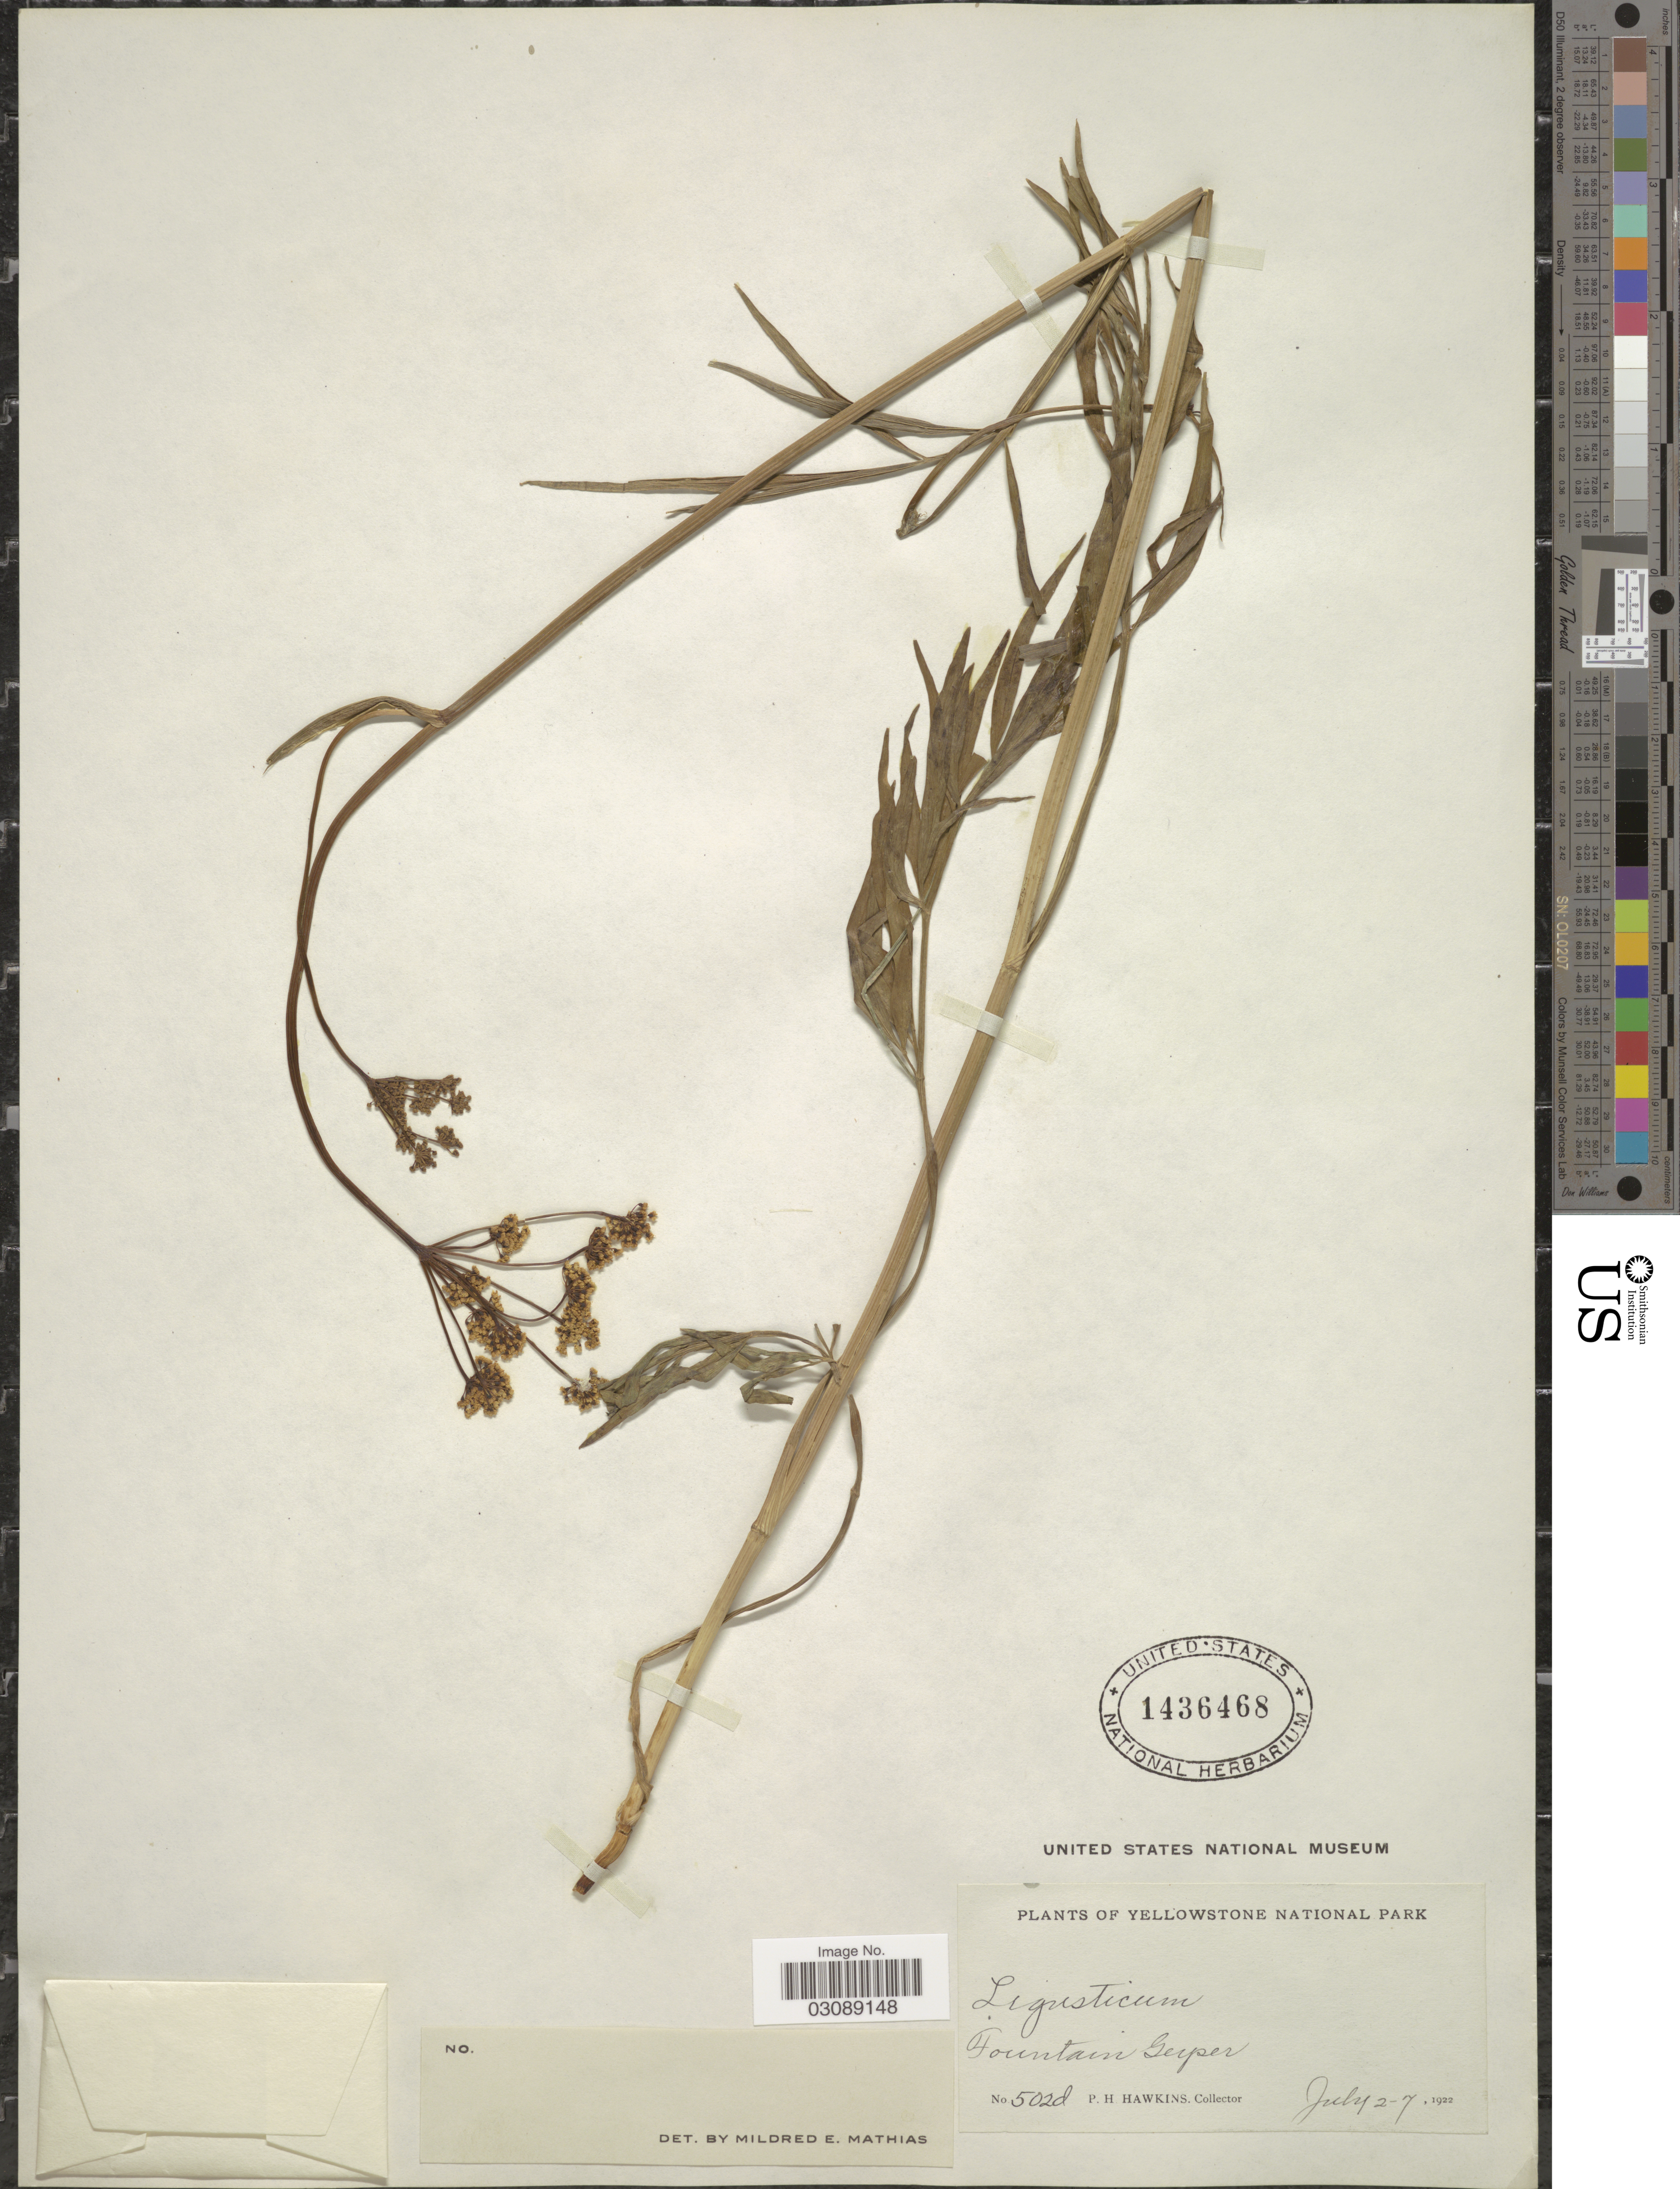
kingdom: Plantae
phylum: Tracheophyta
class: Magnoliopsida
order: Apiales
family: Apiaceae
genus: Ligusticum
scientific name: Ligusticum sp.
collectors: P. Hawkins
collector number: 502d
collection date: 1922-07-02/1922-07-07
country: United States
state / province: Wyoming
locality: Yellowstone National Park, Fountain Geyser.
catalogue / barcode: US 1436468